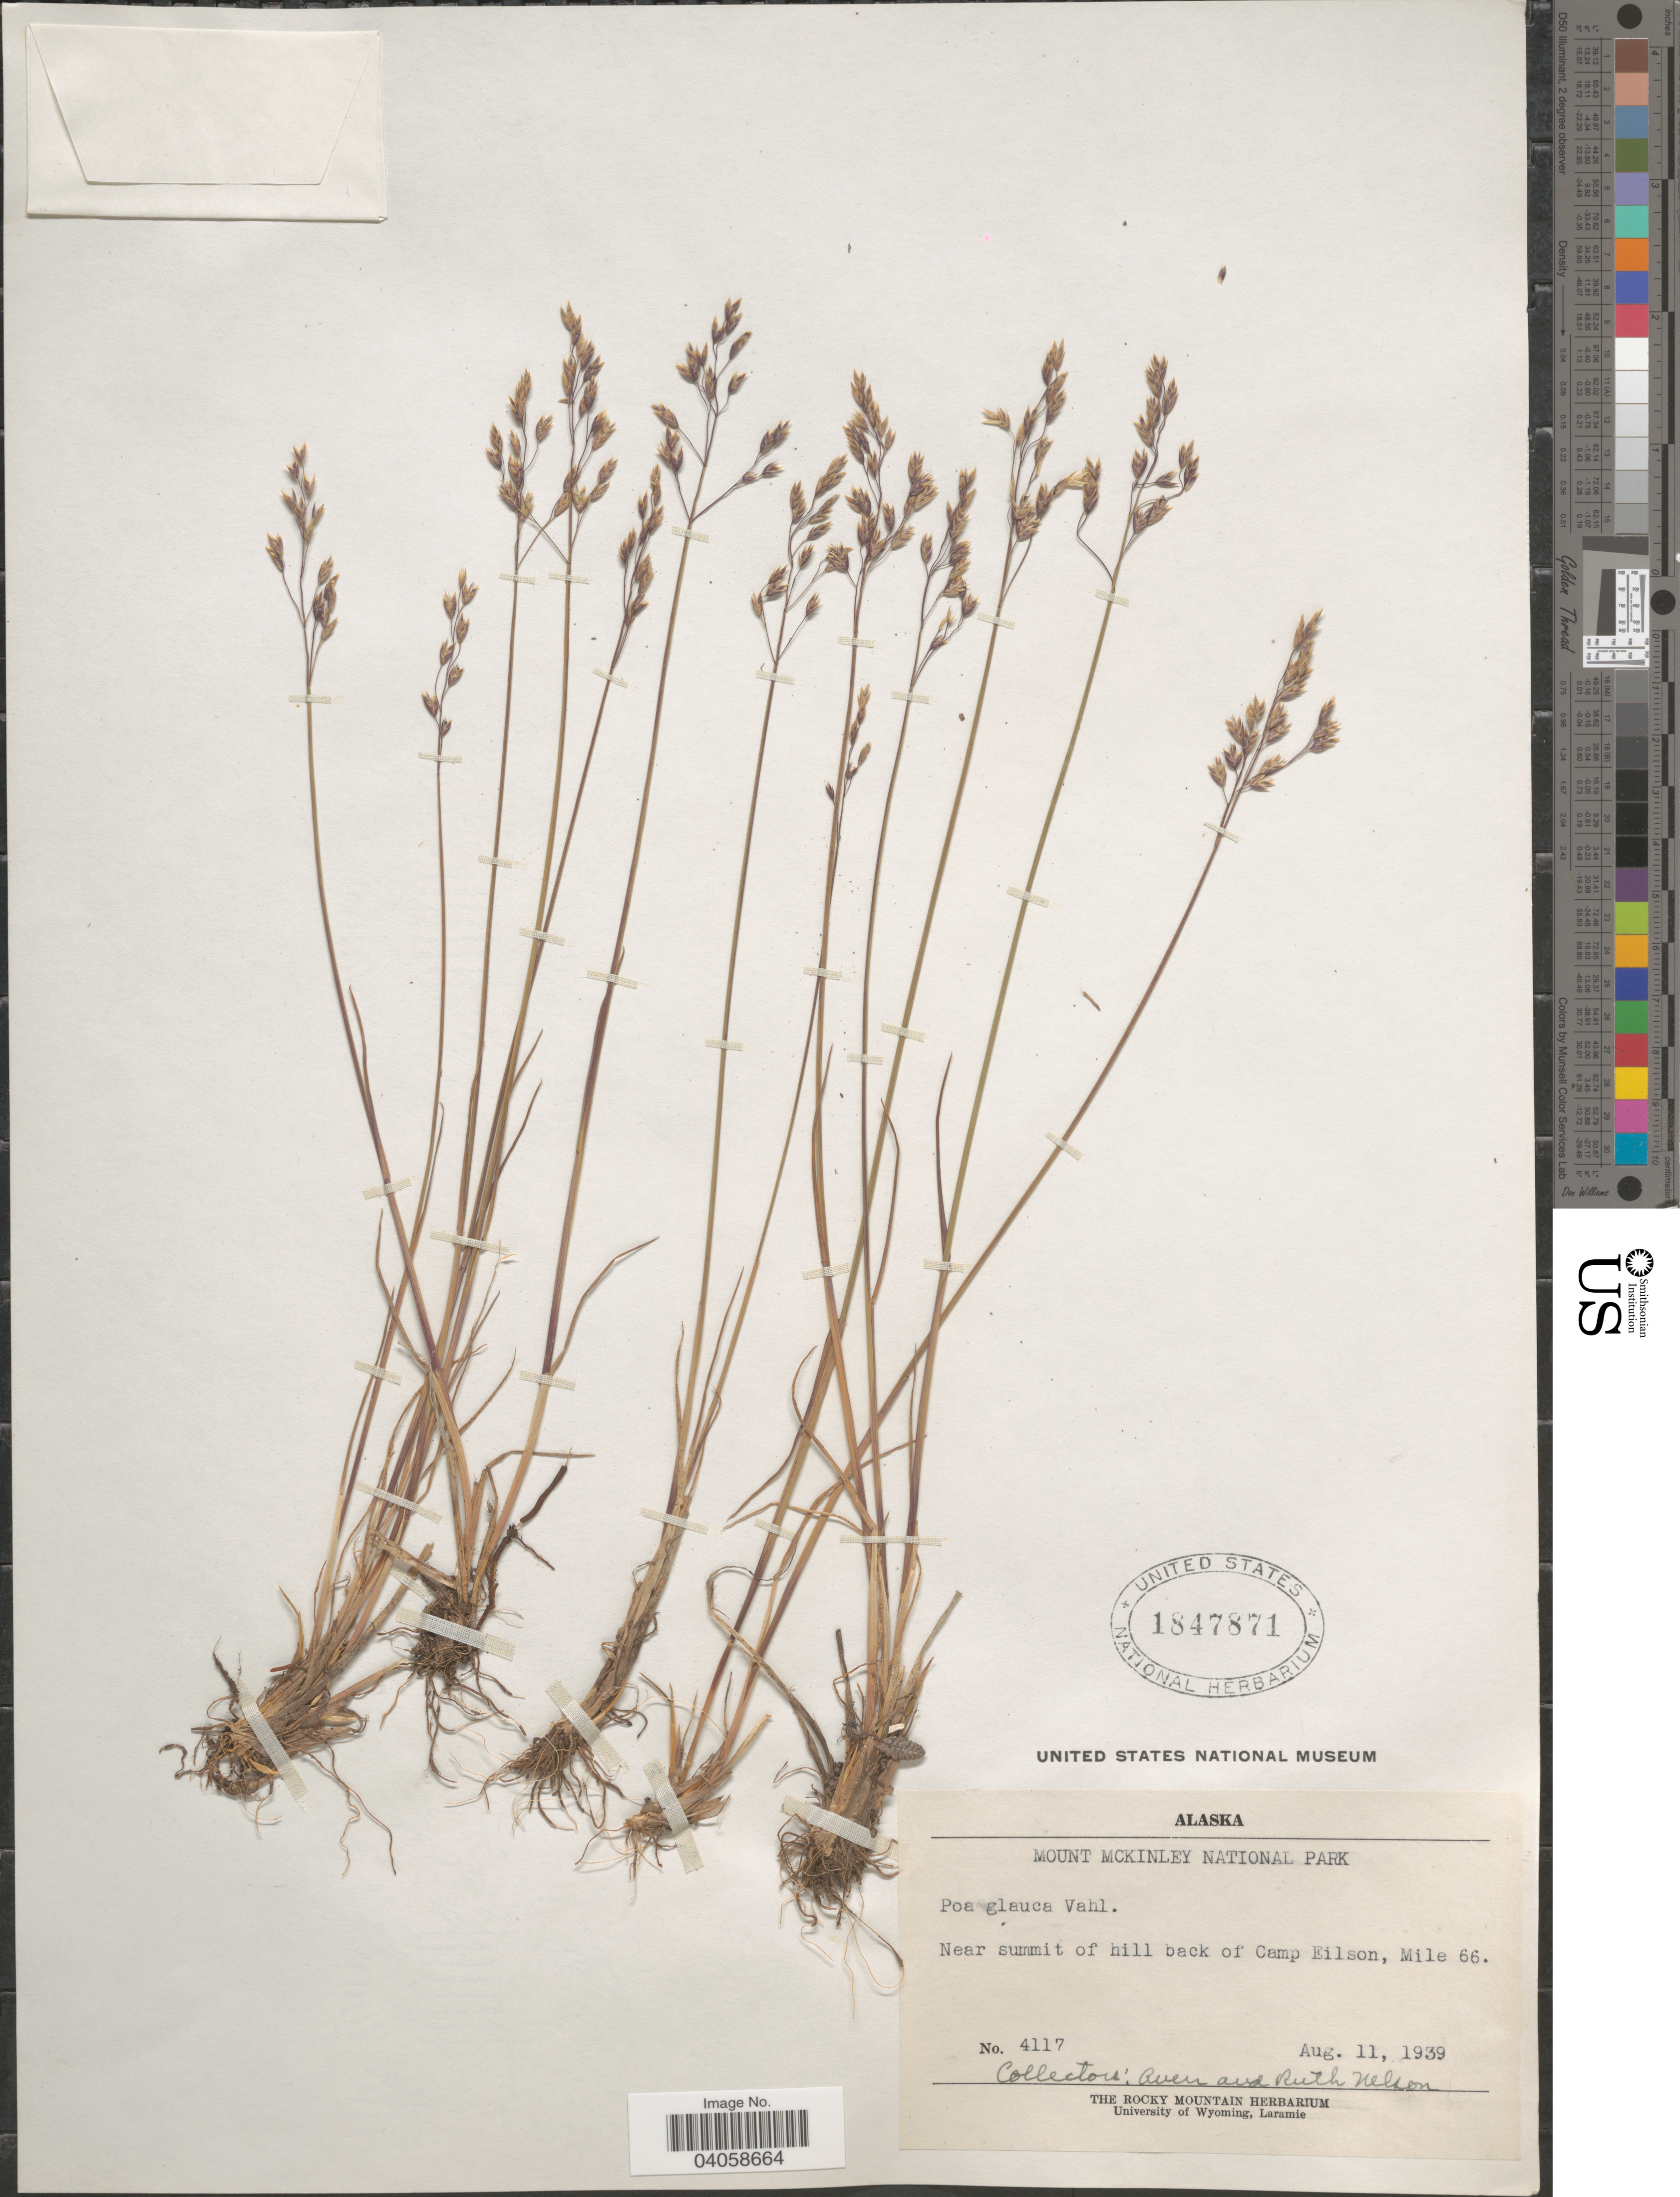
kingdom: Plantae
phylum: Tracheophyta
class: Liliopsida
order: Poales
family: Poaceae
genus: Poa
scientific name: Poa glauca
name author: Vahl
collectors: A. Nelson & R. A. Nelson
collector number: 4117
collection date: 1939-08-11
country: United States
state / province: Alaska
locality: Mount McKinley National Park. Near summit of hill back of Camp Eilson, Mile 66.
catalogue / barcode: US 1847871